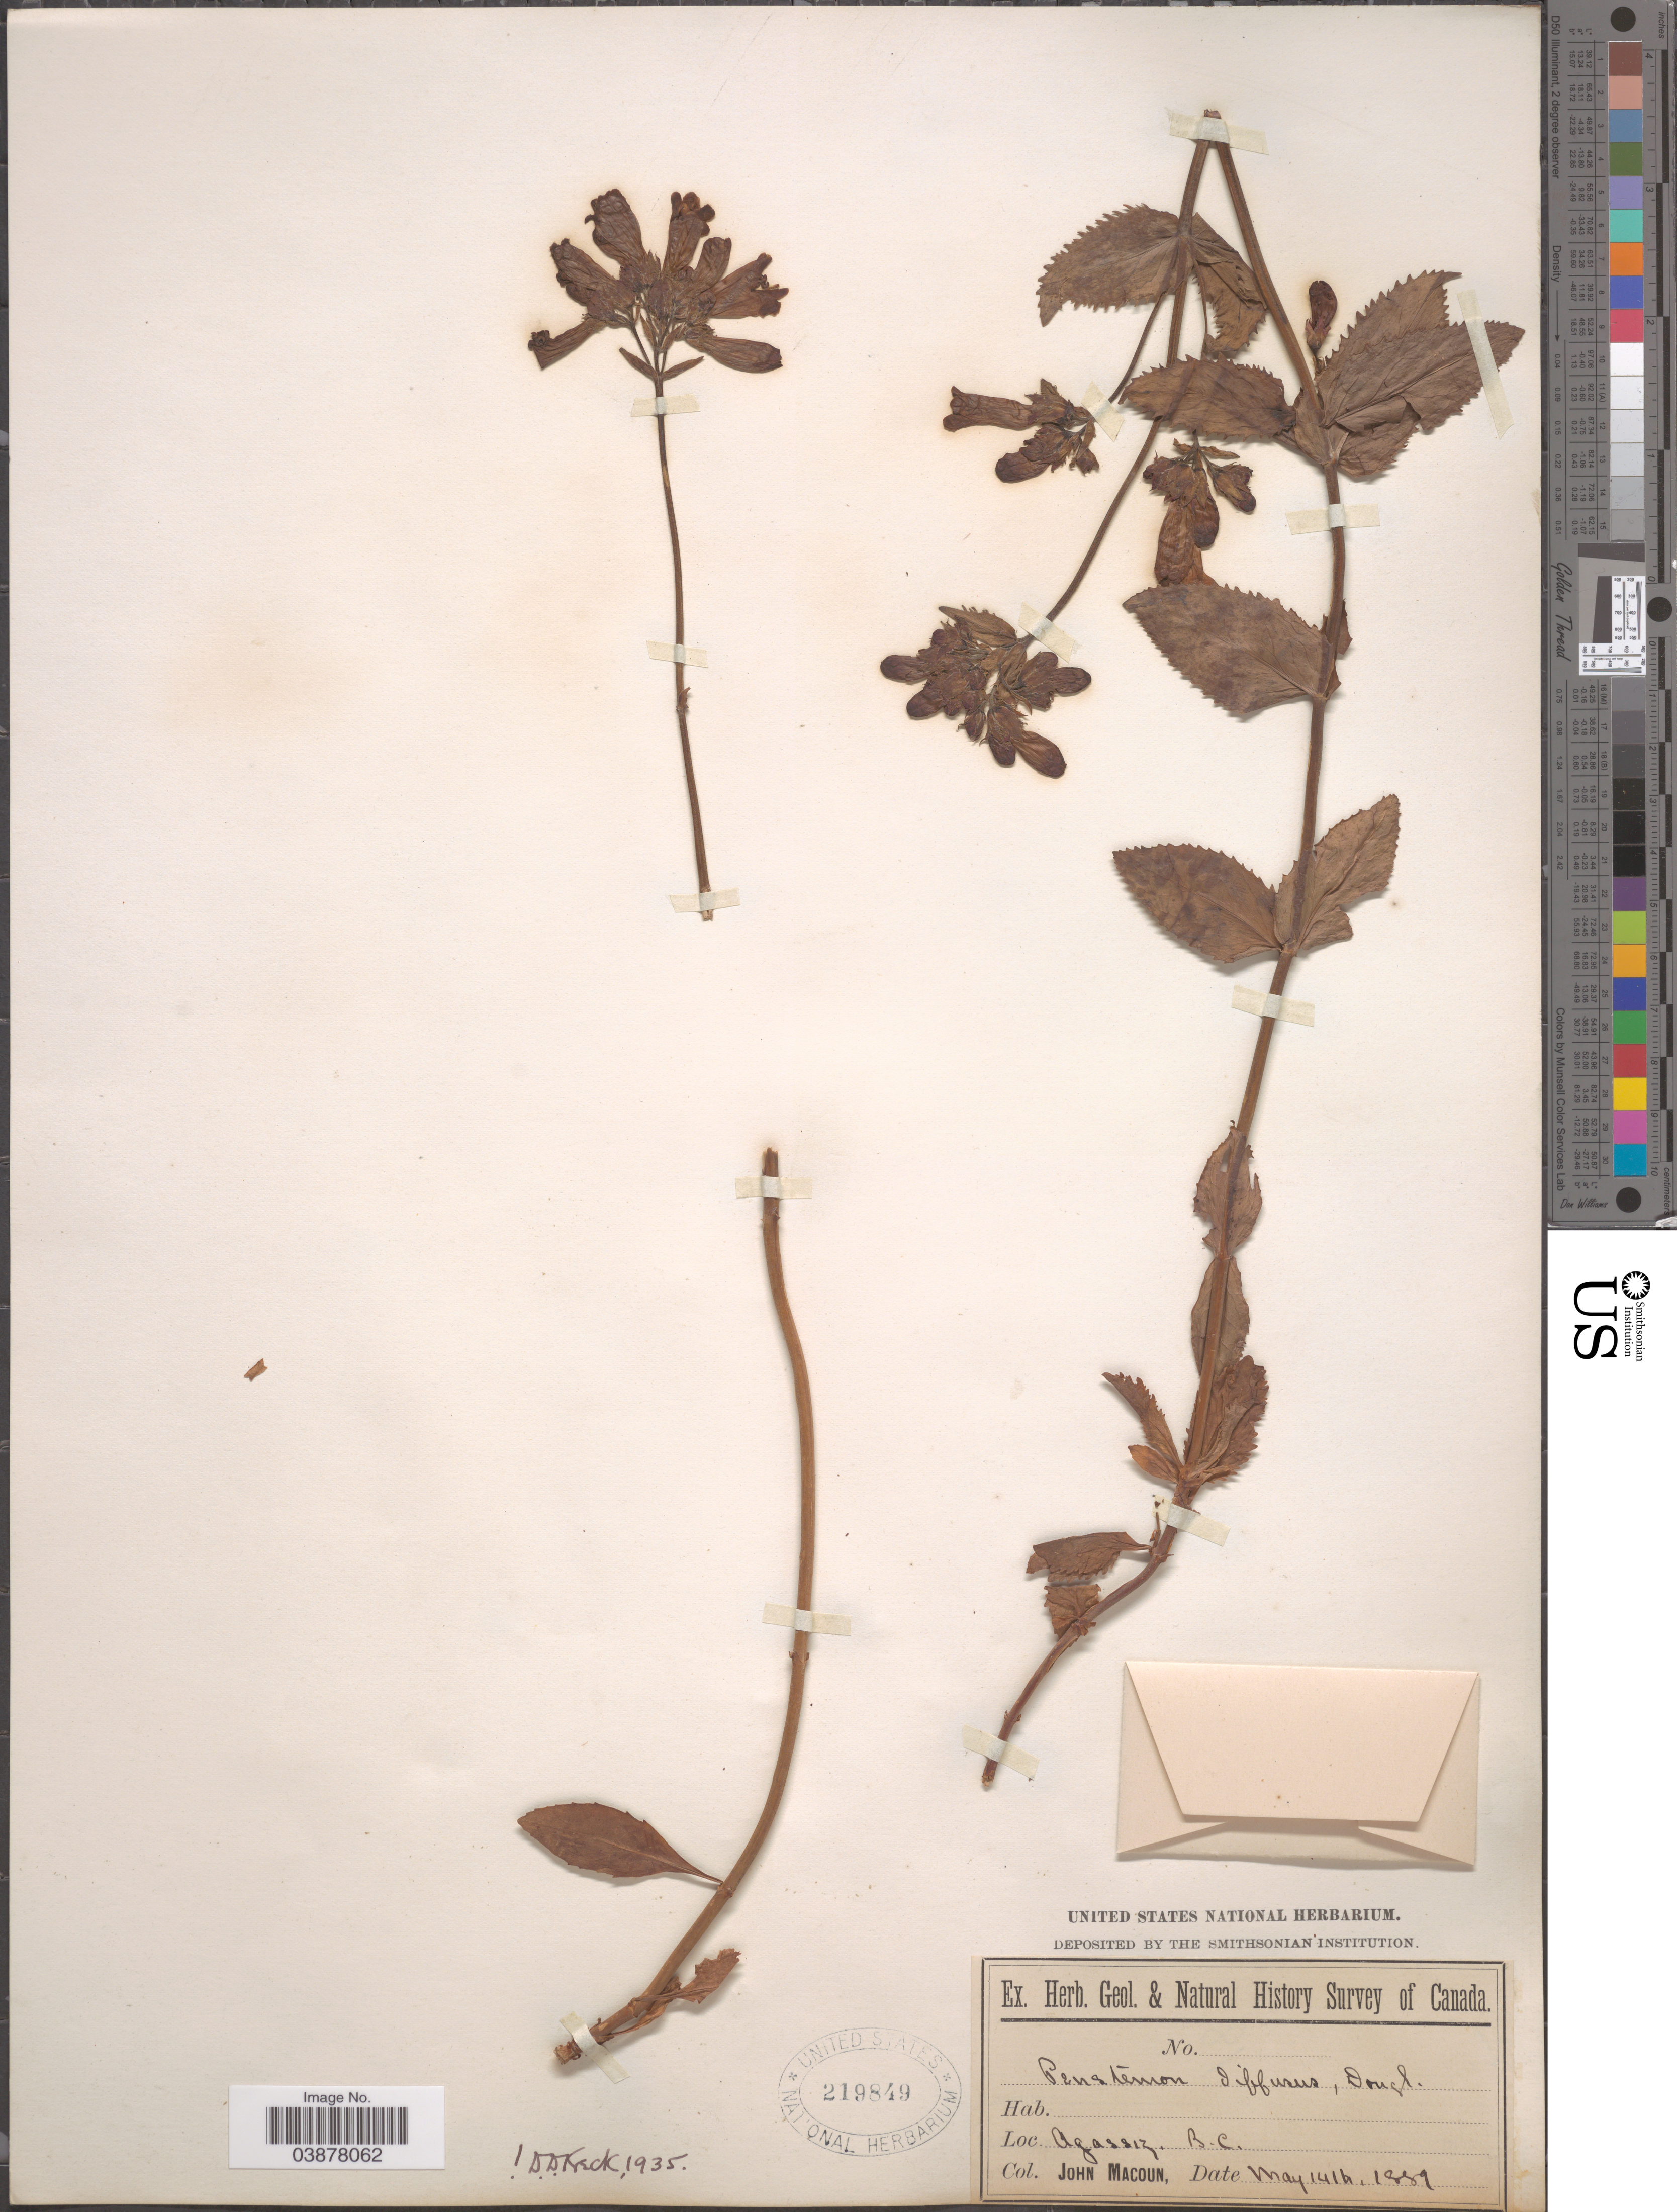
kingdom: Plantae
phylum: Tracheophyta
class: Magnoliopsida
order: Lamiales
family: Plantaginaceae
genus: Penstemon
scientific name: Penstemon serrulatus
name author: Menzies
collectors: J. Macoun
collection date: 1889-05-14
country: Canada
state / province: British Columbia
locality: Agassiz.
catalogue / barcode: US 219849